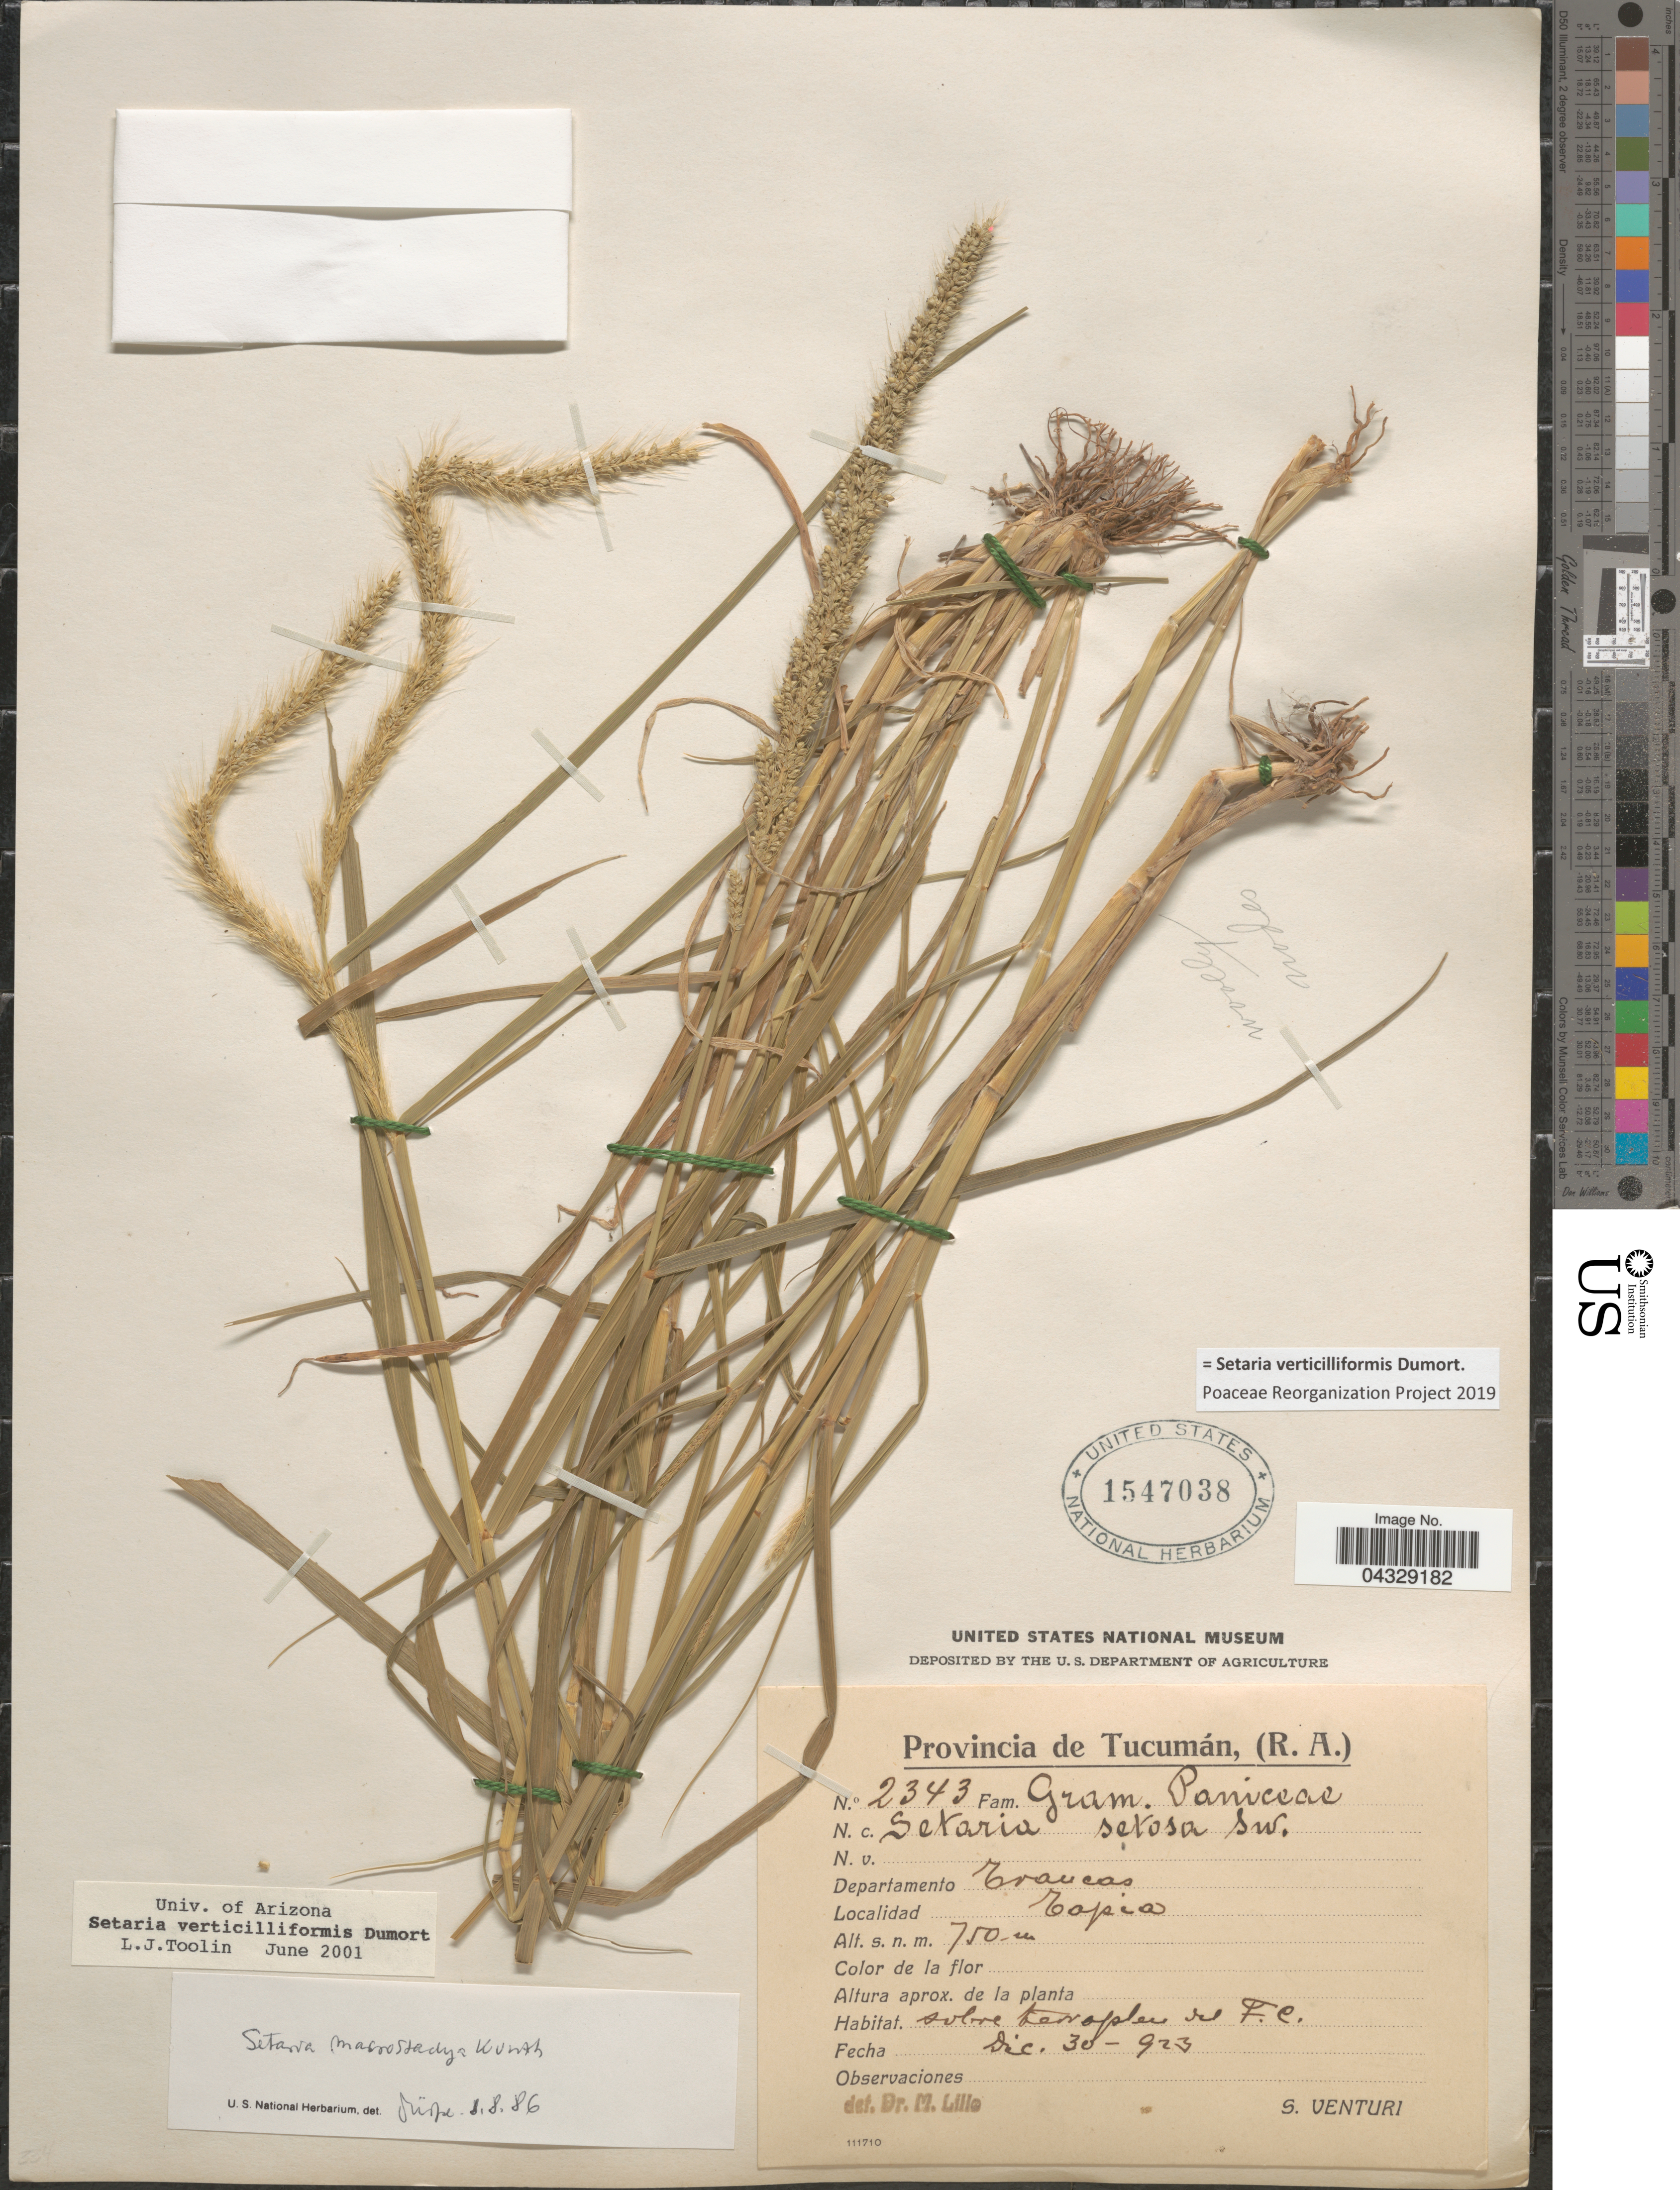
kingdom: Plantae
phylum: Tracheophyta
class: Liliopsida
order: Poales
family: Poaceae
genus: Setaria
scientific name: Setaria verticilliformis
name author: Dumort.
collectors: S. Venturi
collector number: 2343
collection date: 1923-12-30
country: Argentina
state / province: Tucuman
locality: Departamento Trancas. Tapia.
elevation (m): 750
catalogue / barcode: US 1547038